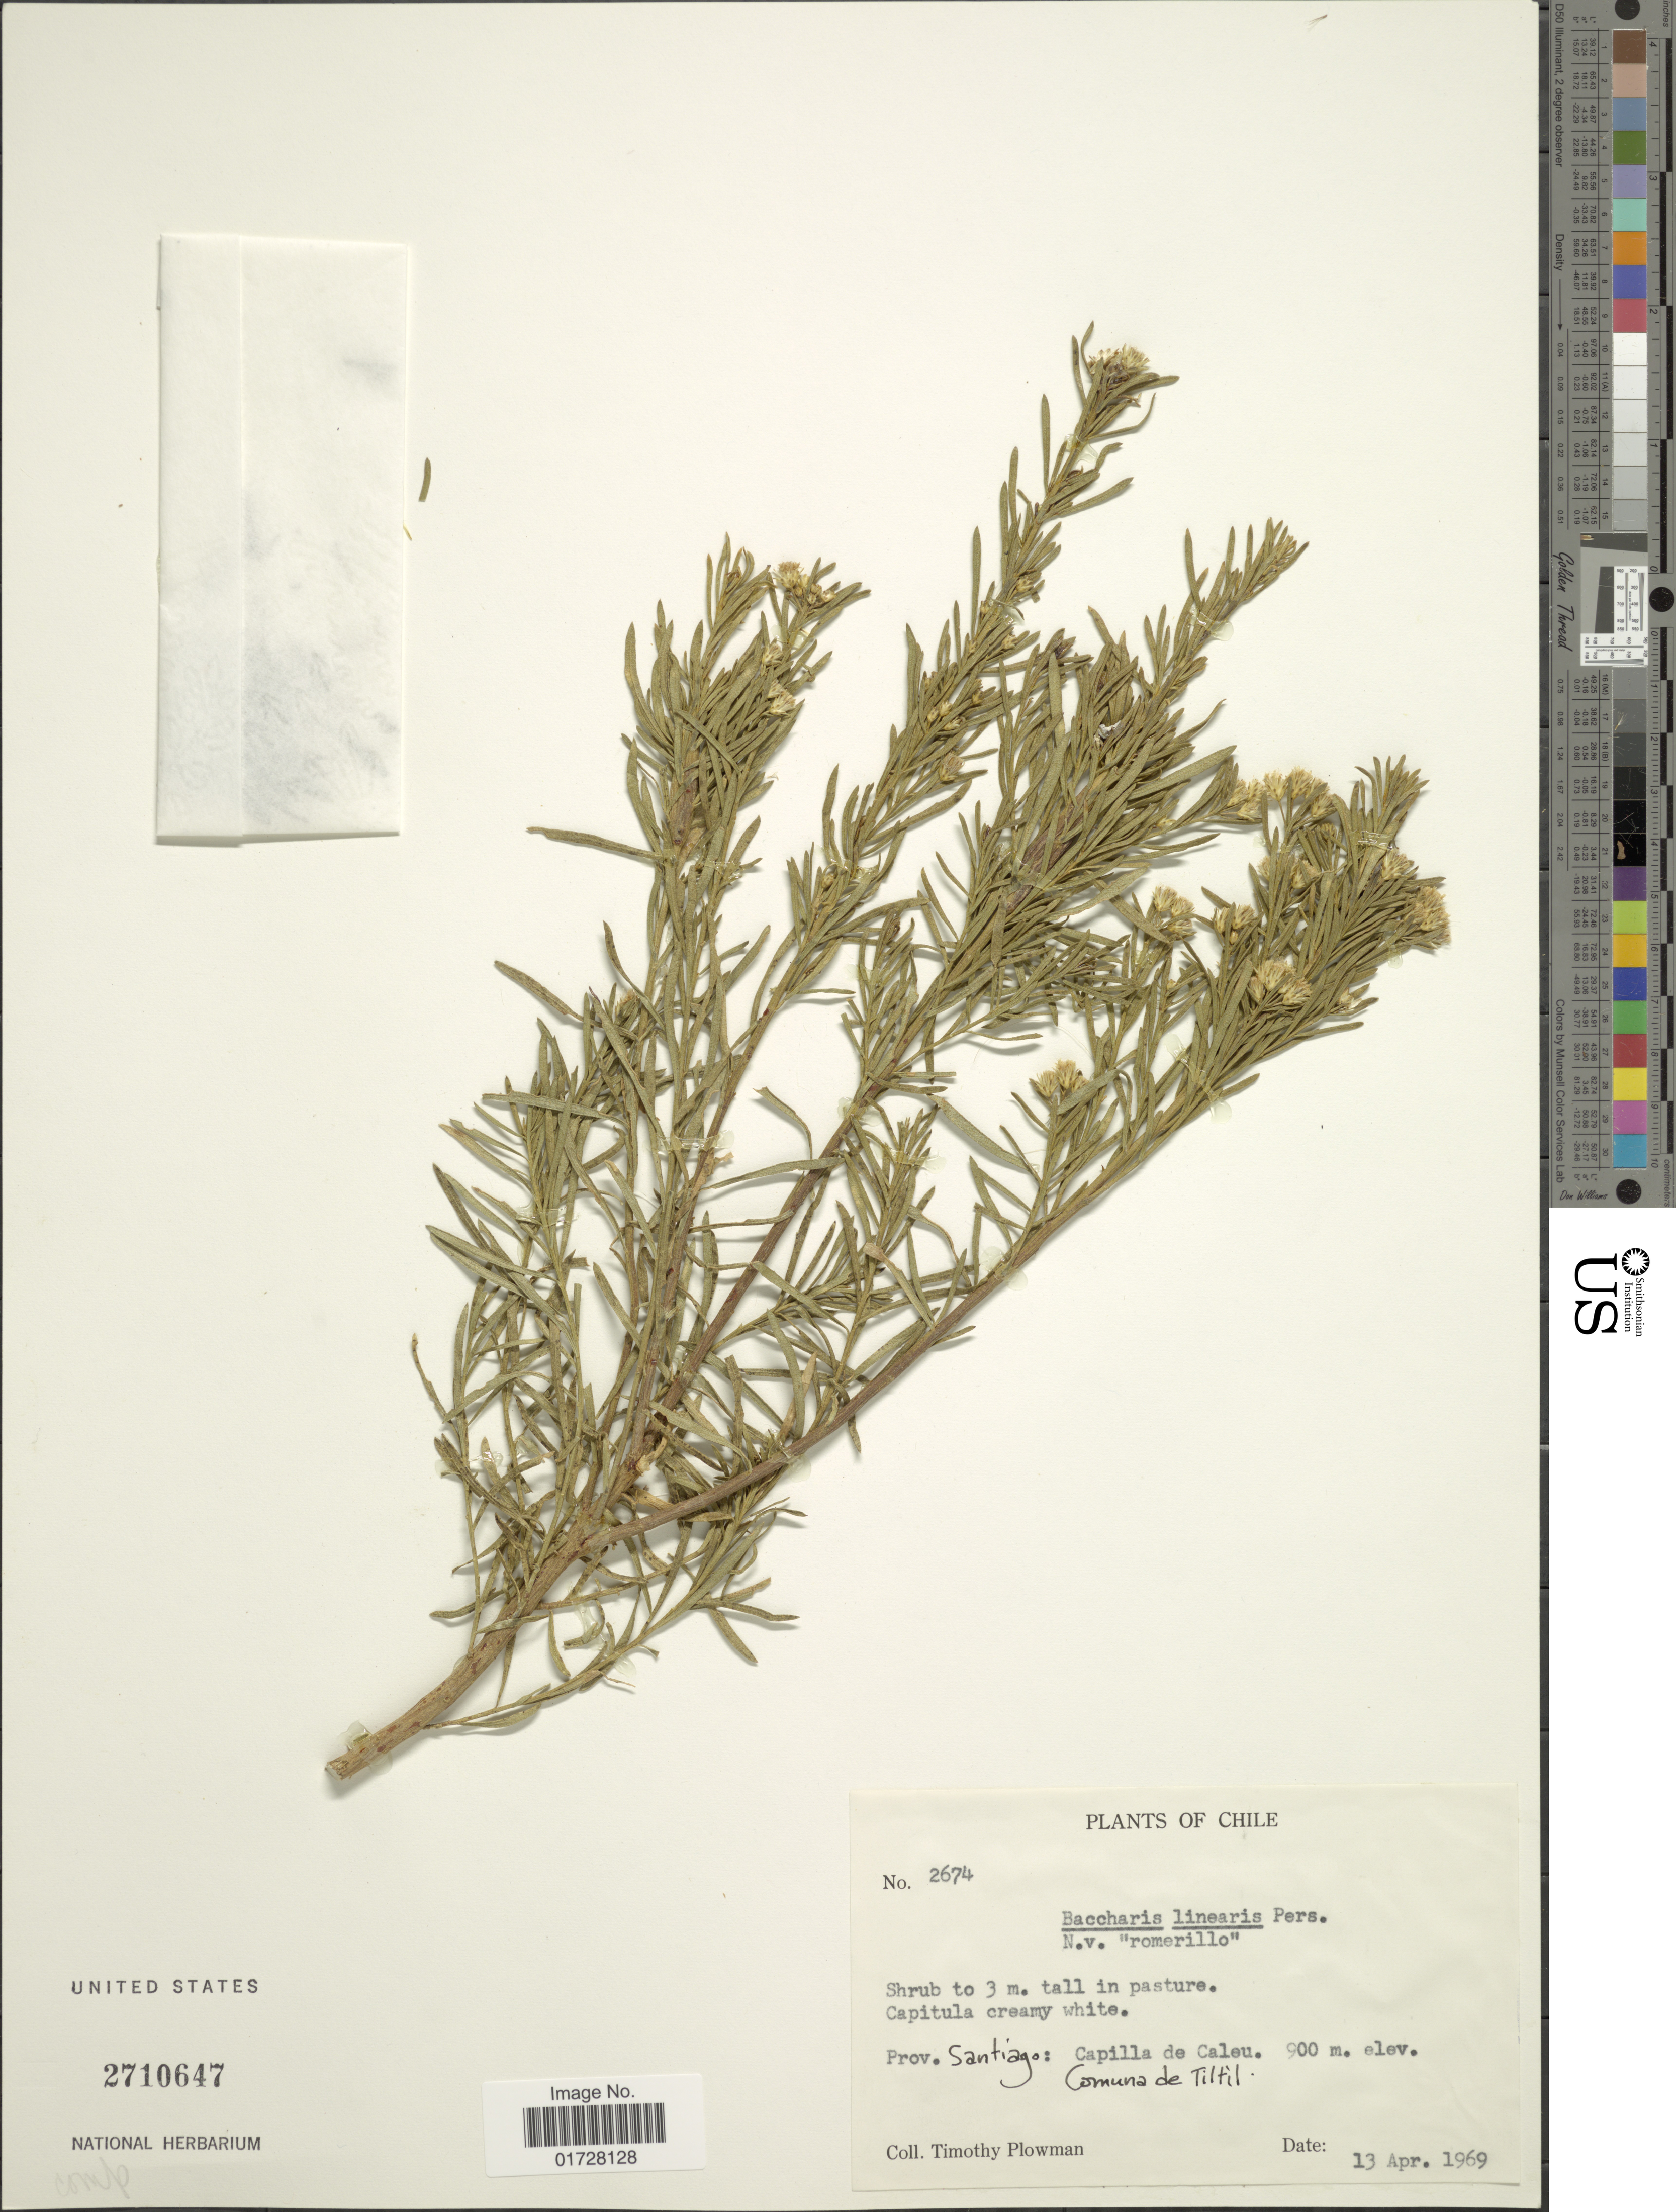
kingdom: Plantae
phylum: Tracheophyta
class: Magnoliopsida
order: Asterales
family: Asteraceae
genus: Baccharis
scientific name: Baccharis linearis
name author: (Ruiz & Pav.) Pers.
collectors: T. Plowman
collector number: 2674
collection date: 1969-04-13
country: Chile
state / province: Región Metropolitana (RM)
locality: Prov. Santiago, Capilla de Caleu, Comuna de Tiltil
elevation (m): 900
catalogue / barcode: US 2710647